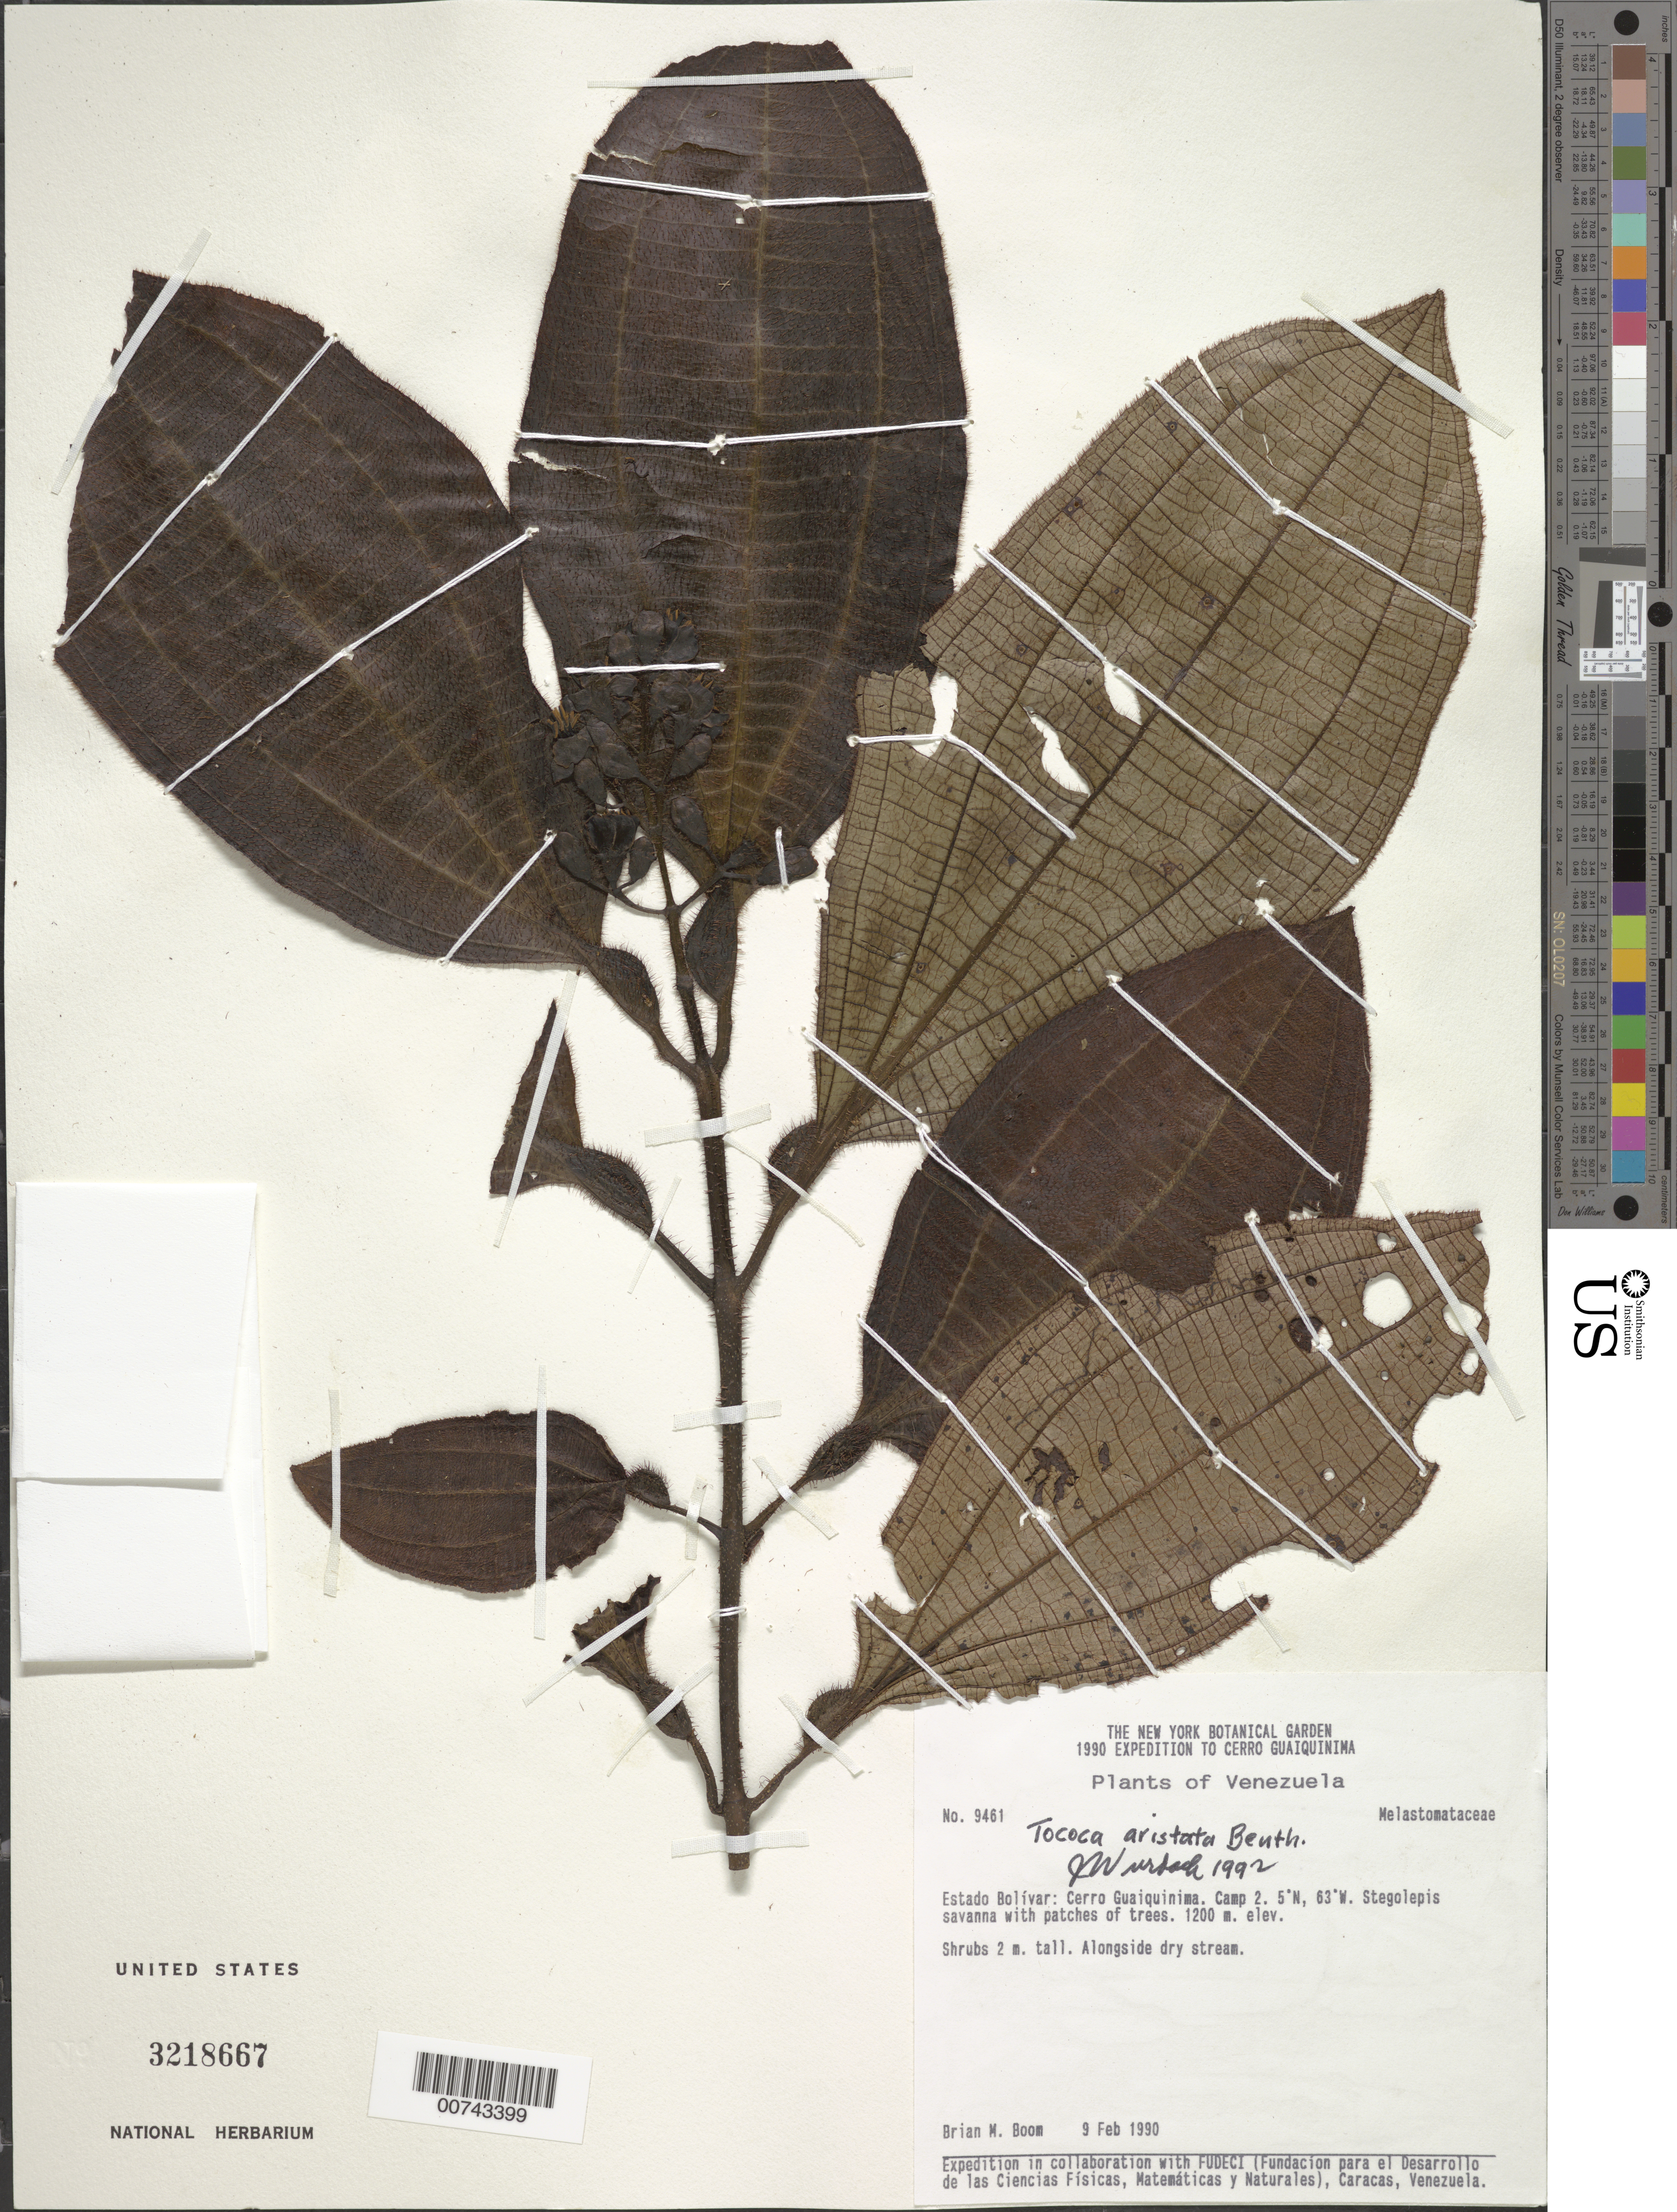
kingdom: Plantae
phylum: Tracheophyta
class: Magnoliopsida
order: Myrtales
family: Melastomataceae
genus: Tococa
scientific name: Tococa aristata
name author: Benth.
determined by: Wurdack, John J., (US), US (UNITED STATES)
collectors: B. M. Boom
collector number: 9461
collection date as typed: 9-Feb-90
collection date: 1990-02-09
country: Venezuela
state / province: Bolívar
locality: Cerro Guaiquinima, Camp 2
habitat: Stegolepis savanna with patches of trees, alongside dry stream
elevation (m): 1200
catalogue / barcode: US 3218667